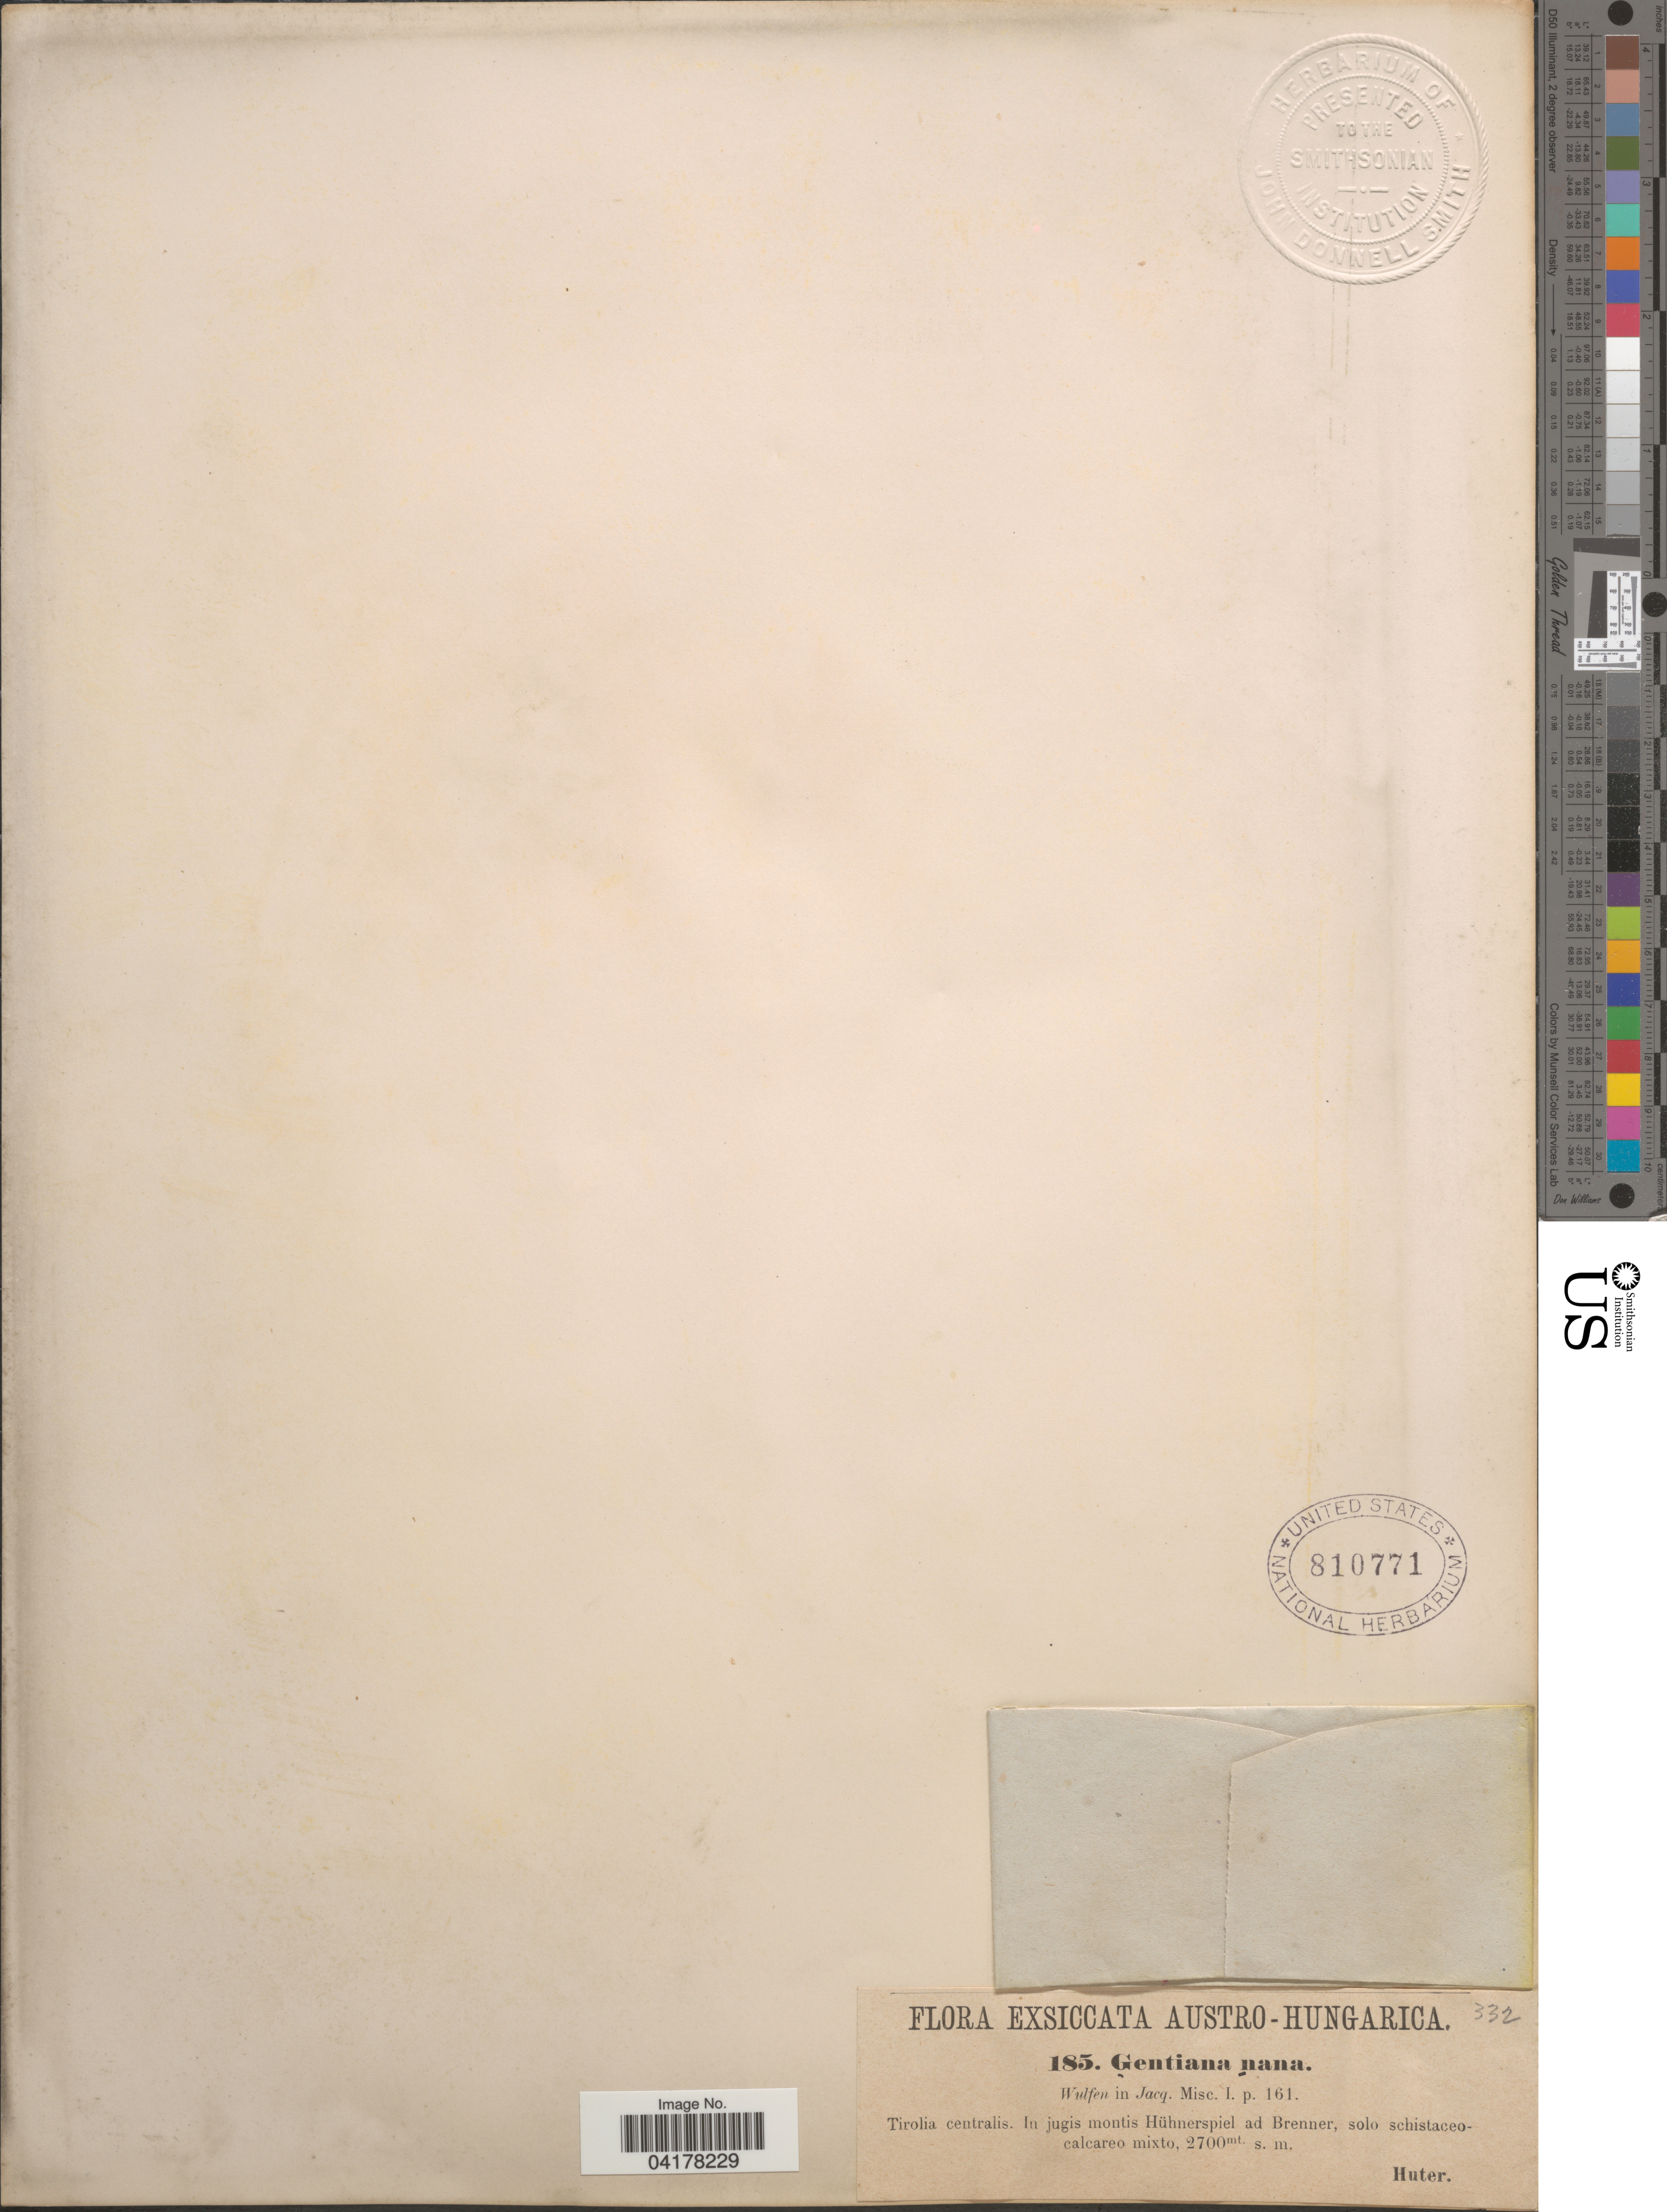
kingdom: Plantae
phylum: Tracheophyta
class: Magnoliopsida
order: Gentianales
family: Gentianaceae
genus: Gentiana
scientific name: Gentiana nana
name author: Wulfen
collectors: -. Huter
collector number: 185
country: Italy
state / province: Trentino-Alto Adige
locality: Austro-Hungarica. Tirolia centralis. In jugis montis Hühnerspiel ad Brenner, solo schistaceo-calcareo mixto.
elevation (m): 2700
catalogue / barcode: US 810771